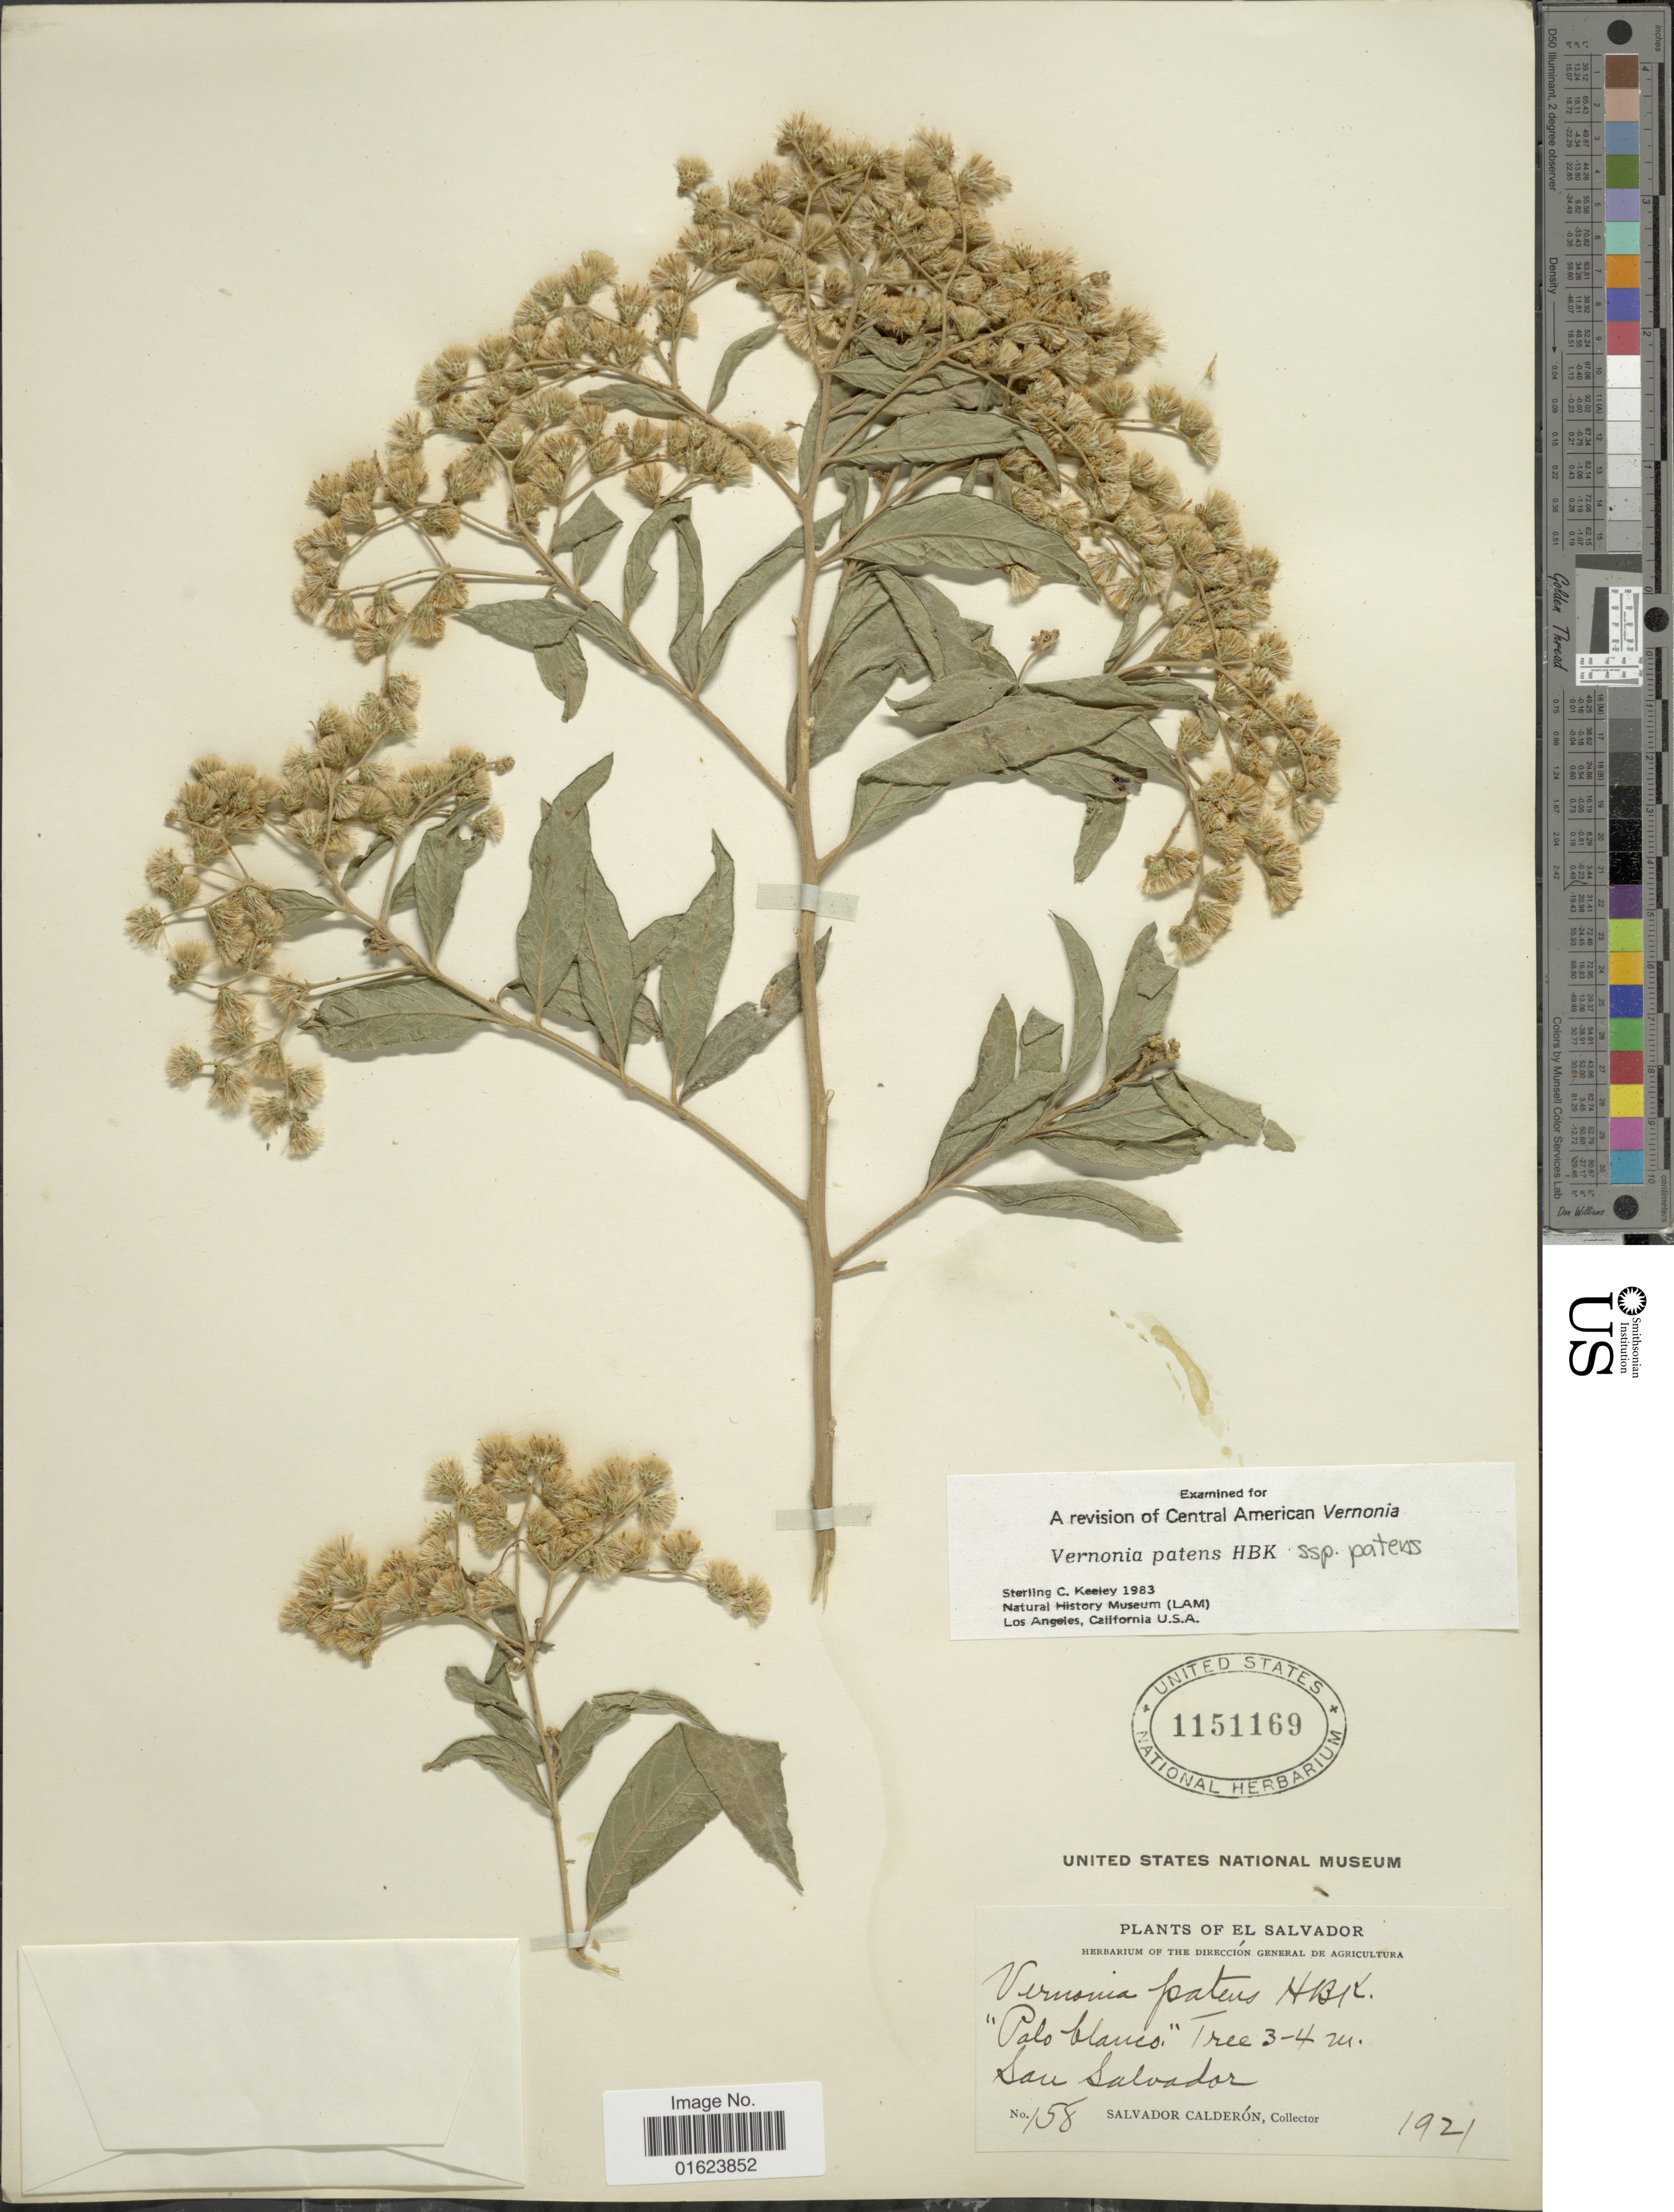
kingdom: Plantae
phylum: Tracheophyta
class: Magnoliopsida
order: Asterales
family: Asteraceae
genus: Vernonanthura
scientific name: Vernonanthura patens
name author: (Kunth) H. Rob.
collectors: S. Calderón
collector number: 158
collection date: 1921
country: El Salvador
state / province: San Salvador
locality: San Salvador.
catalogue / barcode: US 1151169